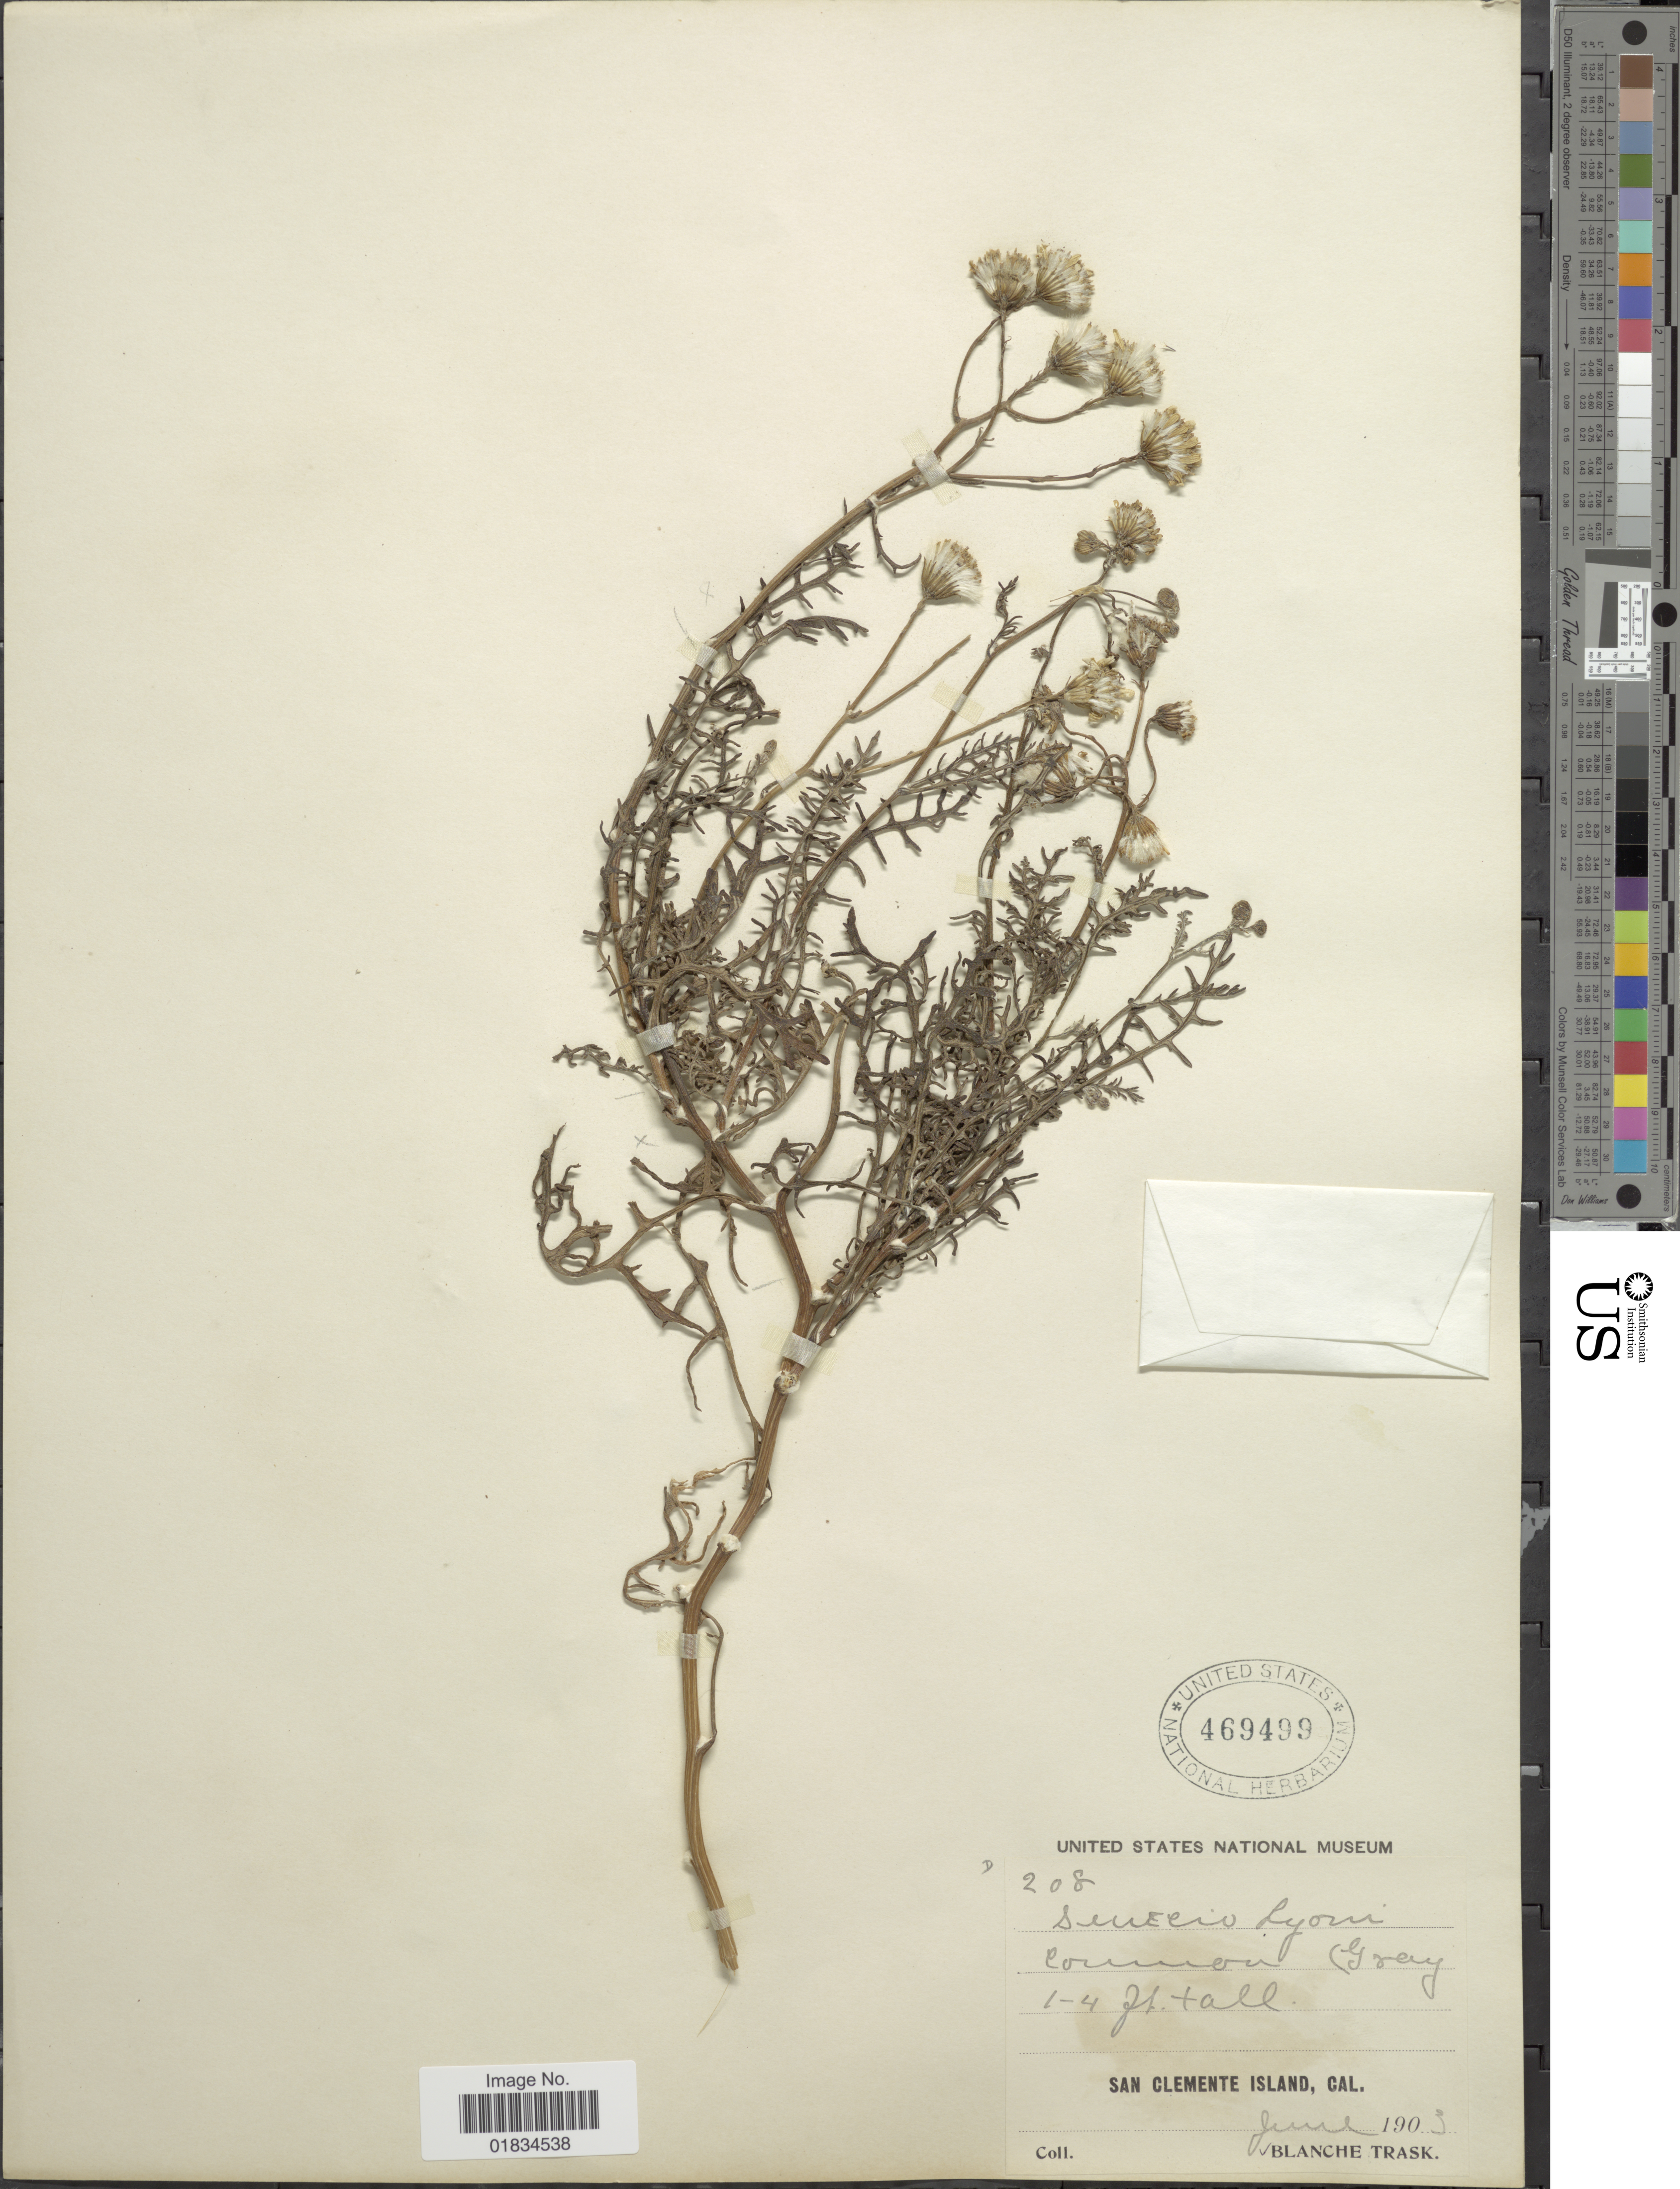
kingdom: Plantae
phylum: Tracheophyta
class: Magnoliopsida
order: Asterales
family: Asteraceae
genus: Senecio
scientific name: Senecio lyonii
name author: A. Gray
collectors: B. Trask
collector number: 208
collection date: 1903-06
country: United States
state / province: California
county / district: Los Angeles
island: San Clemente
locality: San Clemente Island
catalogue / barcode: US 469499